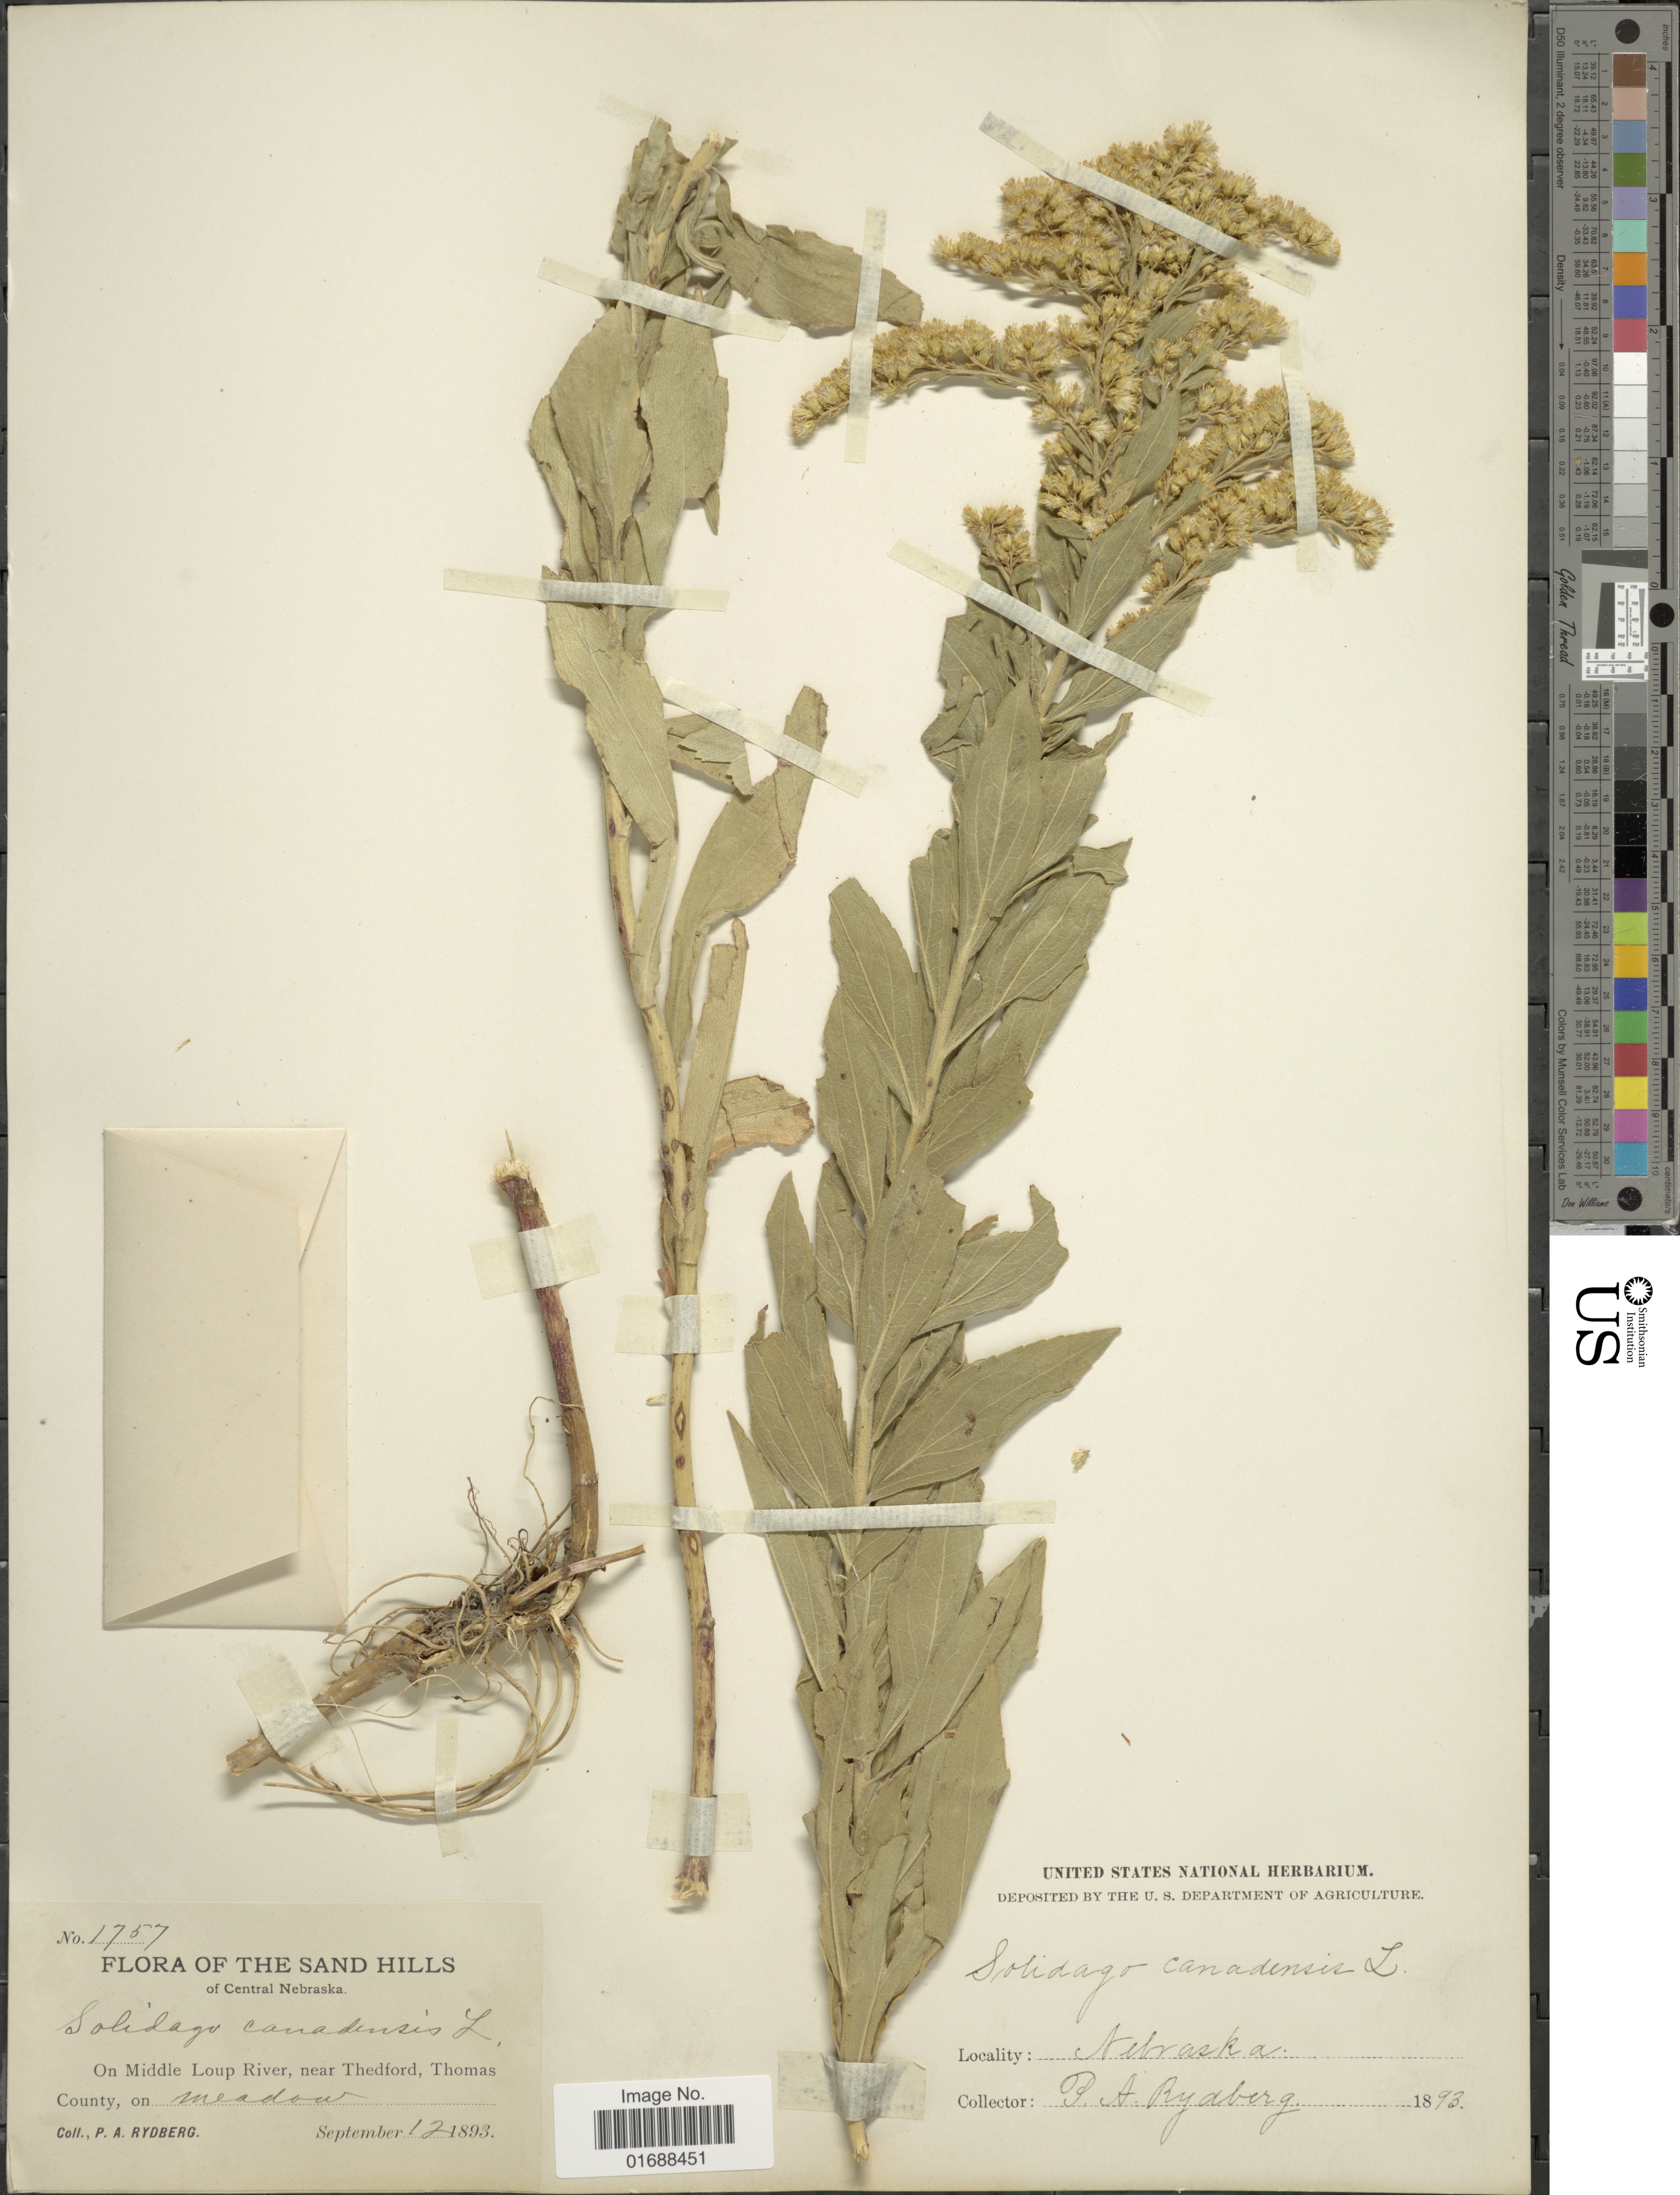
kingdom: Plantae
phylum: Tracheophyta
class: Magnoliopsida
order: Asterales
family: Asteraceae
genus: Solidago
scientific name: Solidago mollis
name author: Bartl.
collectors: P. A. Rydberg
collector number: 1757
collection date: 1893-09-12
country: United States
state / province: Nebraska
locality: Nebraska. On Middle Loup River, near Thedford, Thomas County on meadow, The sand hills of Central Nebraska.